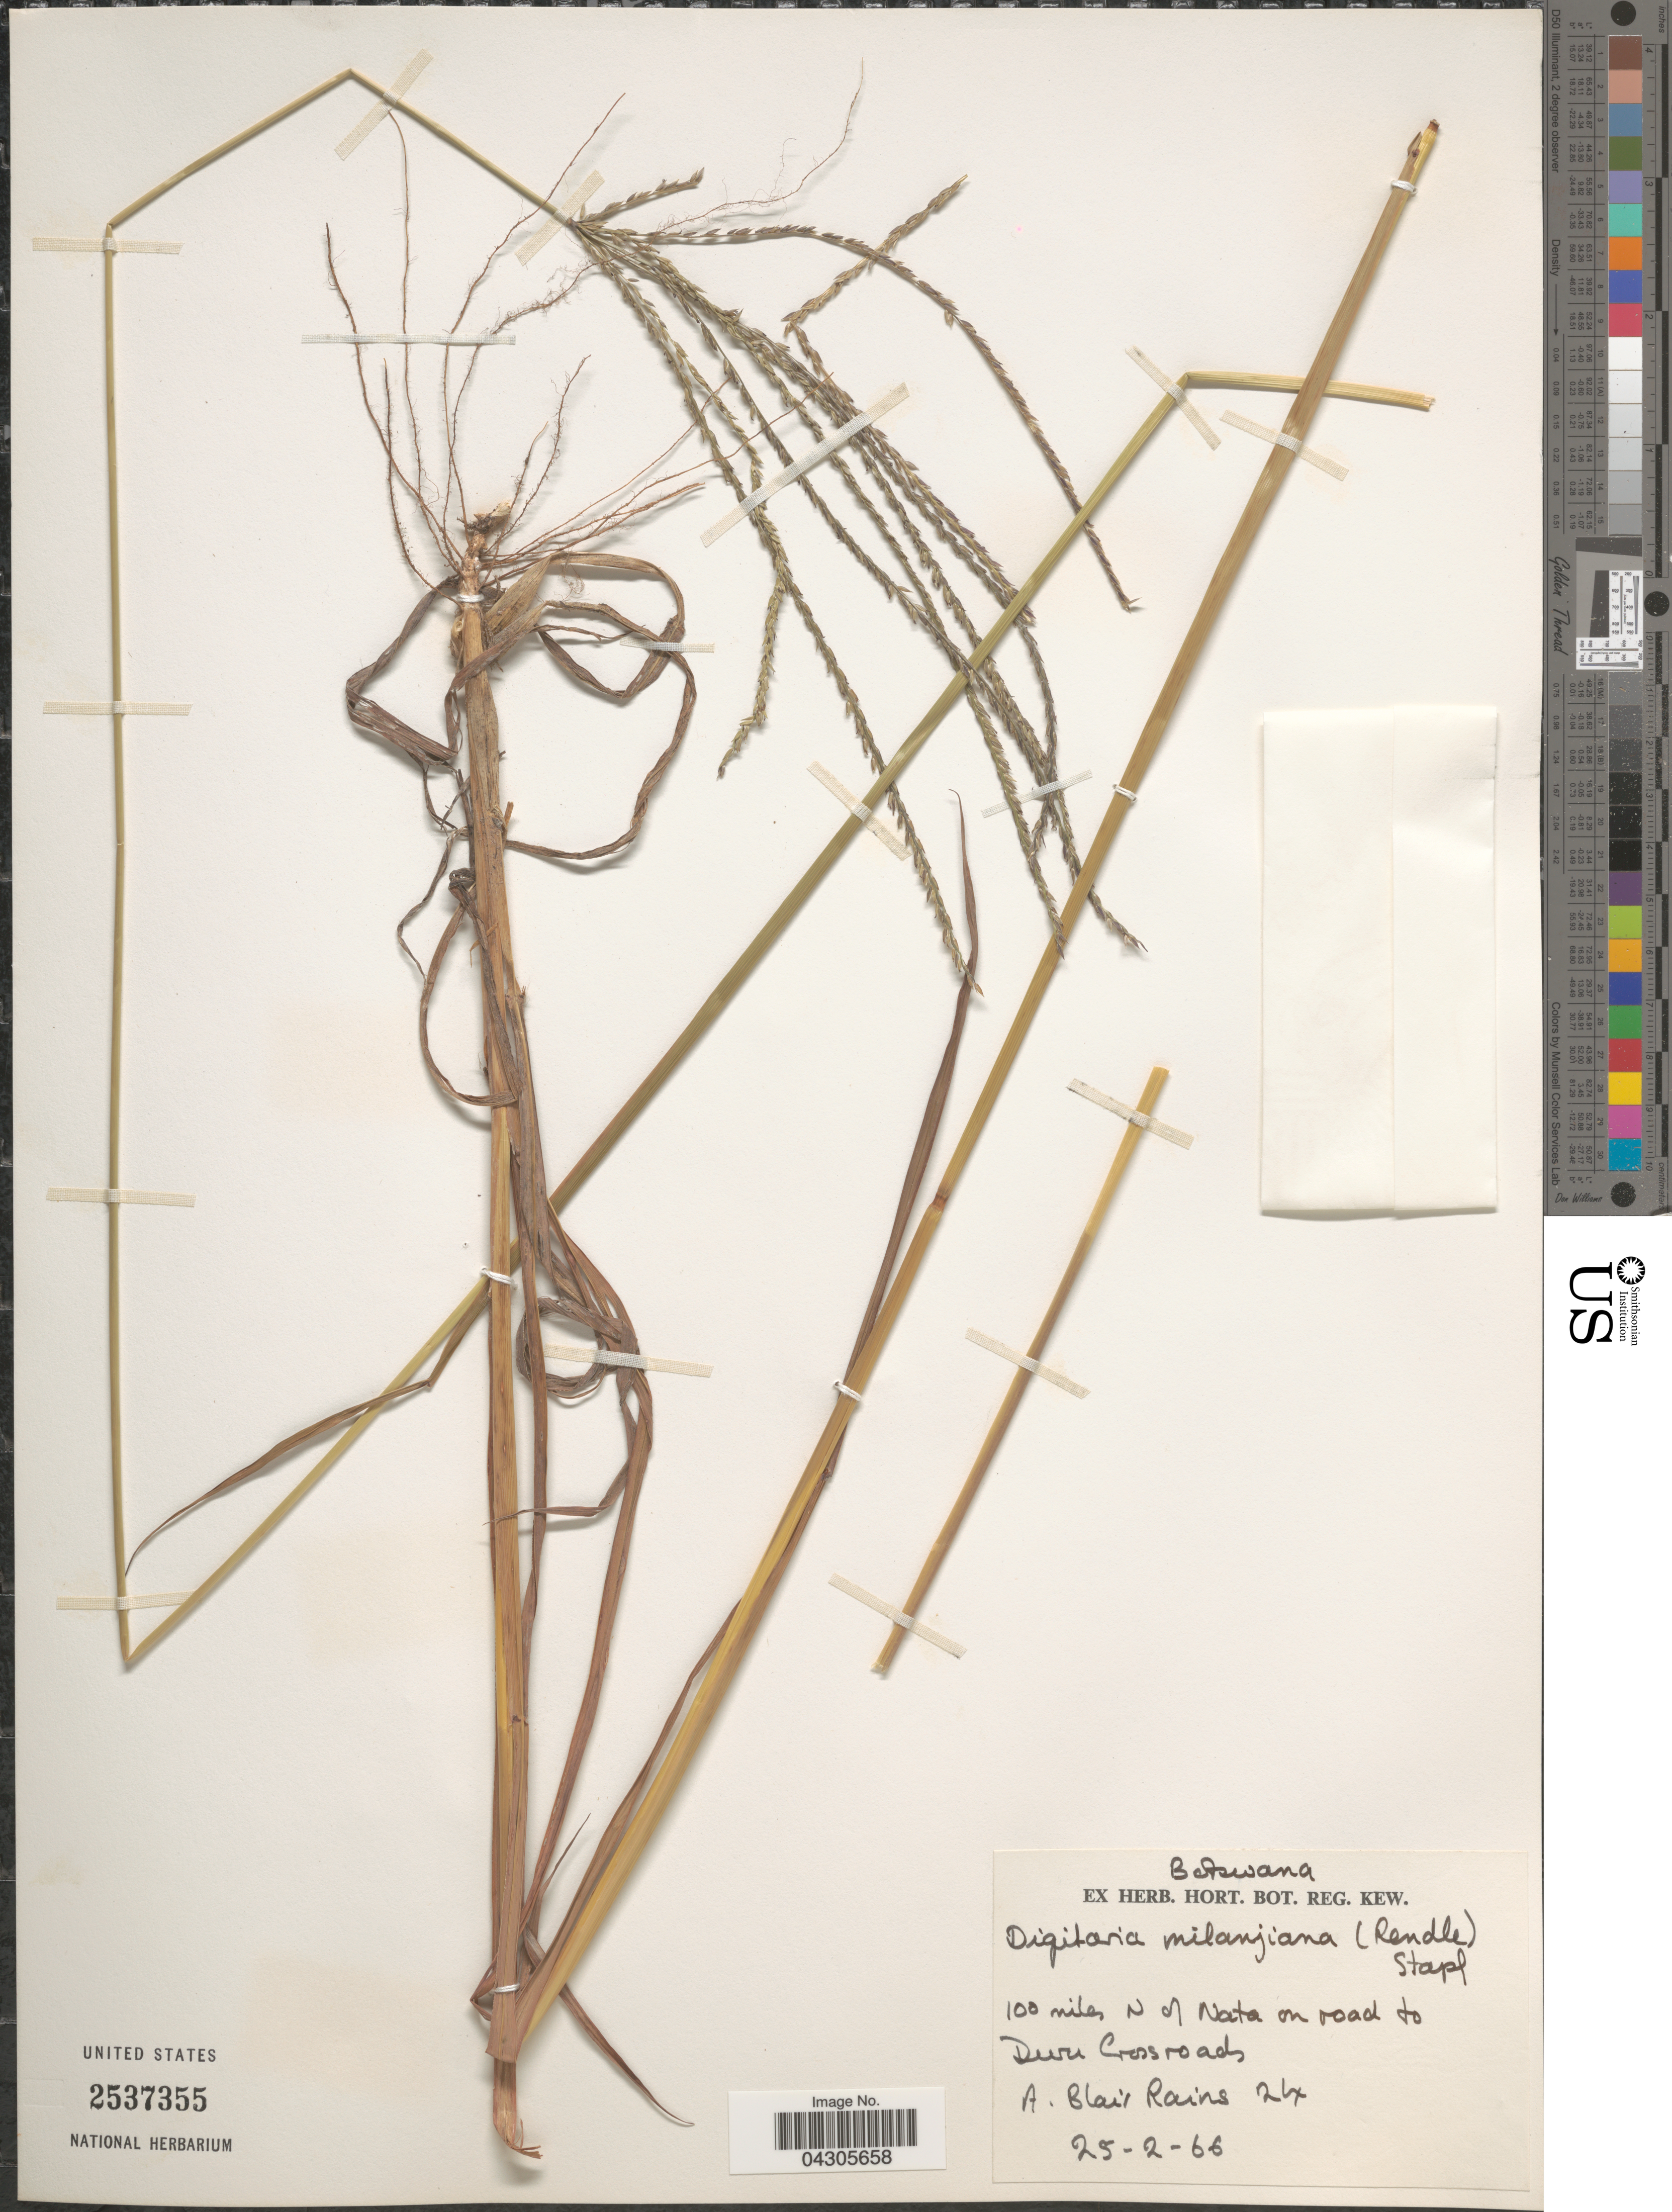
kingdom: Plantae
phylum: Tracheophyta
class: Liliopsida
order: Poales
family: Poaceae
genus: Digitaria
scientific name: Digitaria milanjiana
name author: (Rendle) Stapf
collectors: A. Rains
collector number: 24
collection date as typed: Transcribed d/m/y: 25/2/66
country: Botswana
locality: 100 miles N of Nata on road to Duru Crossroads.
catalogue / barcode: US 2537355